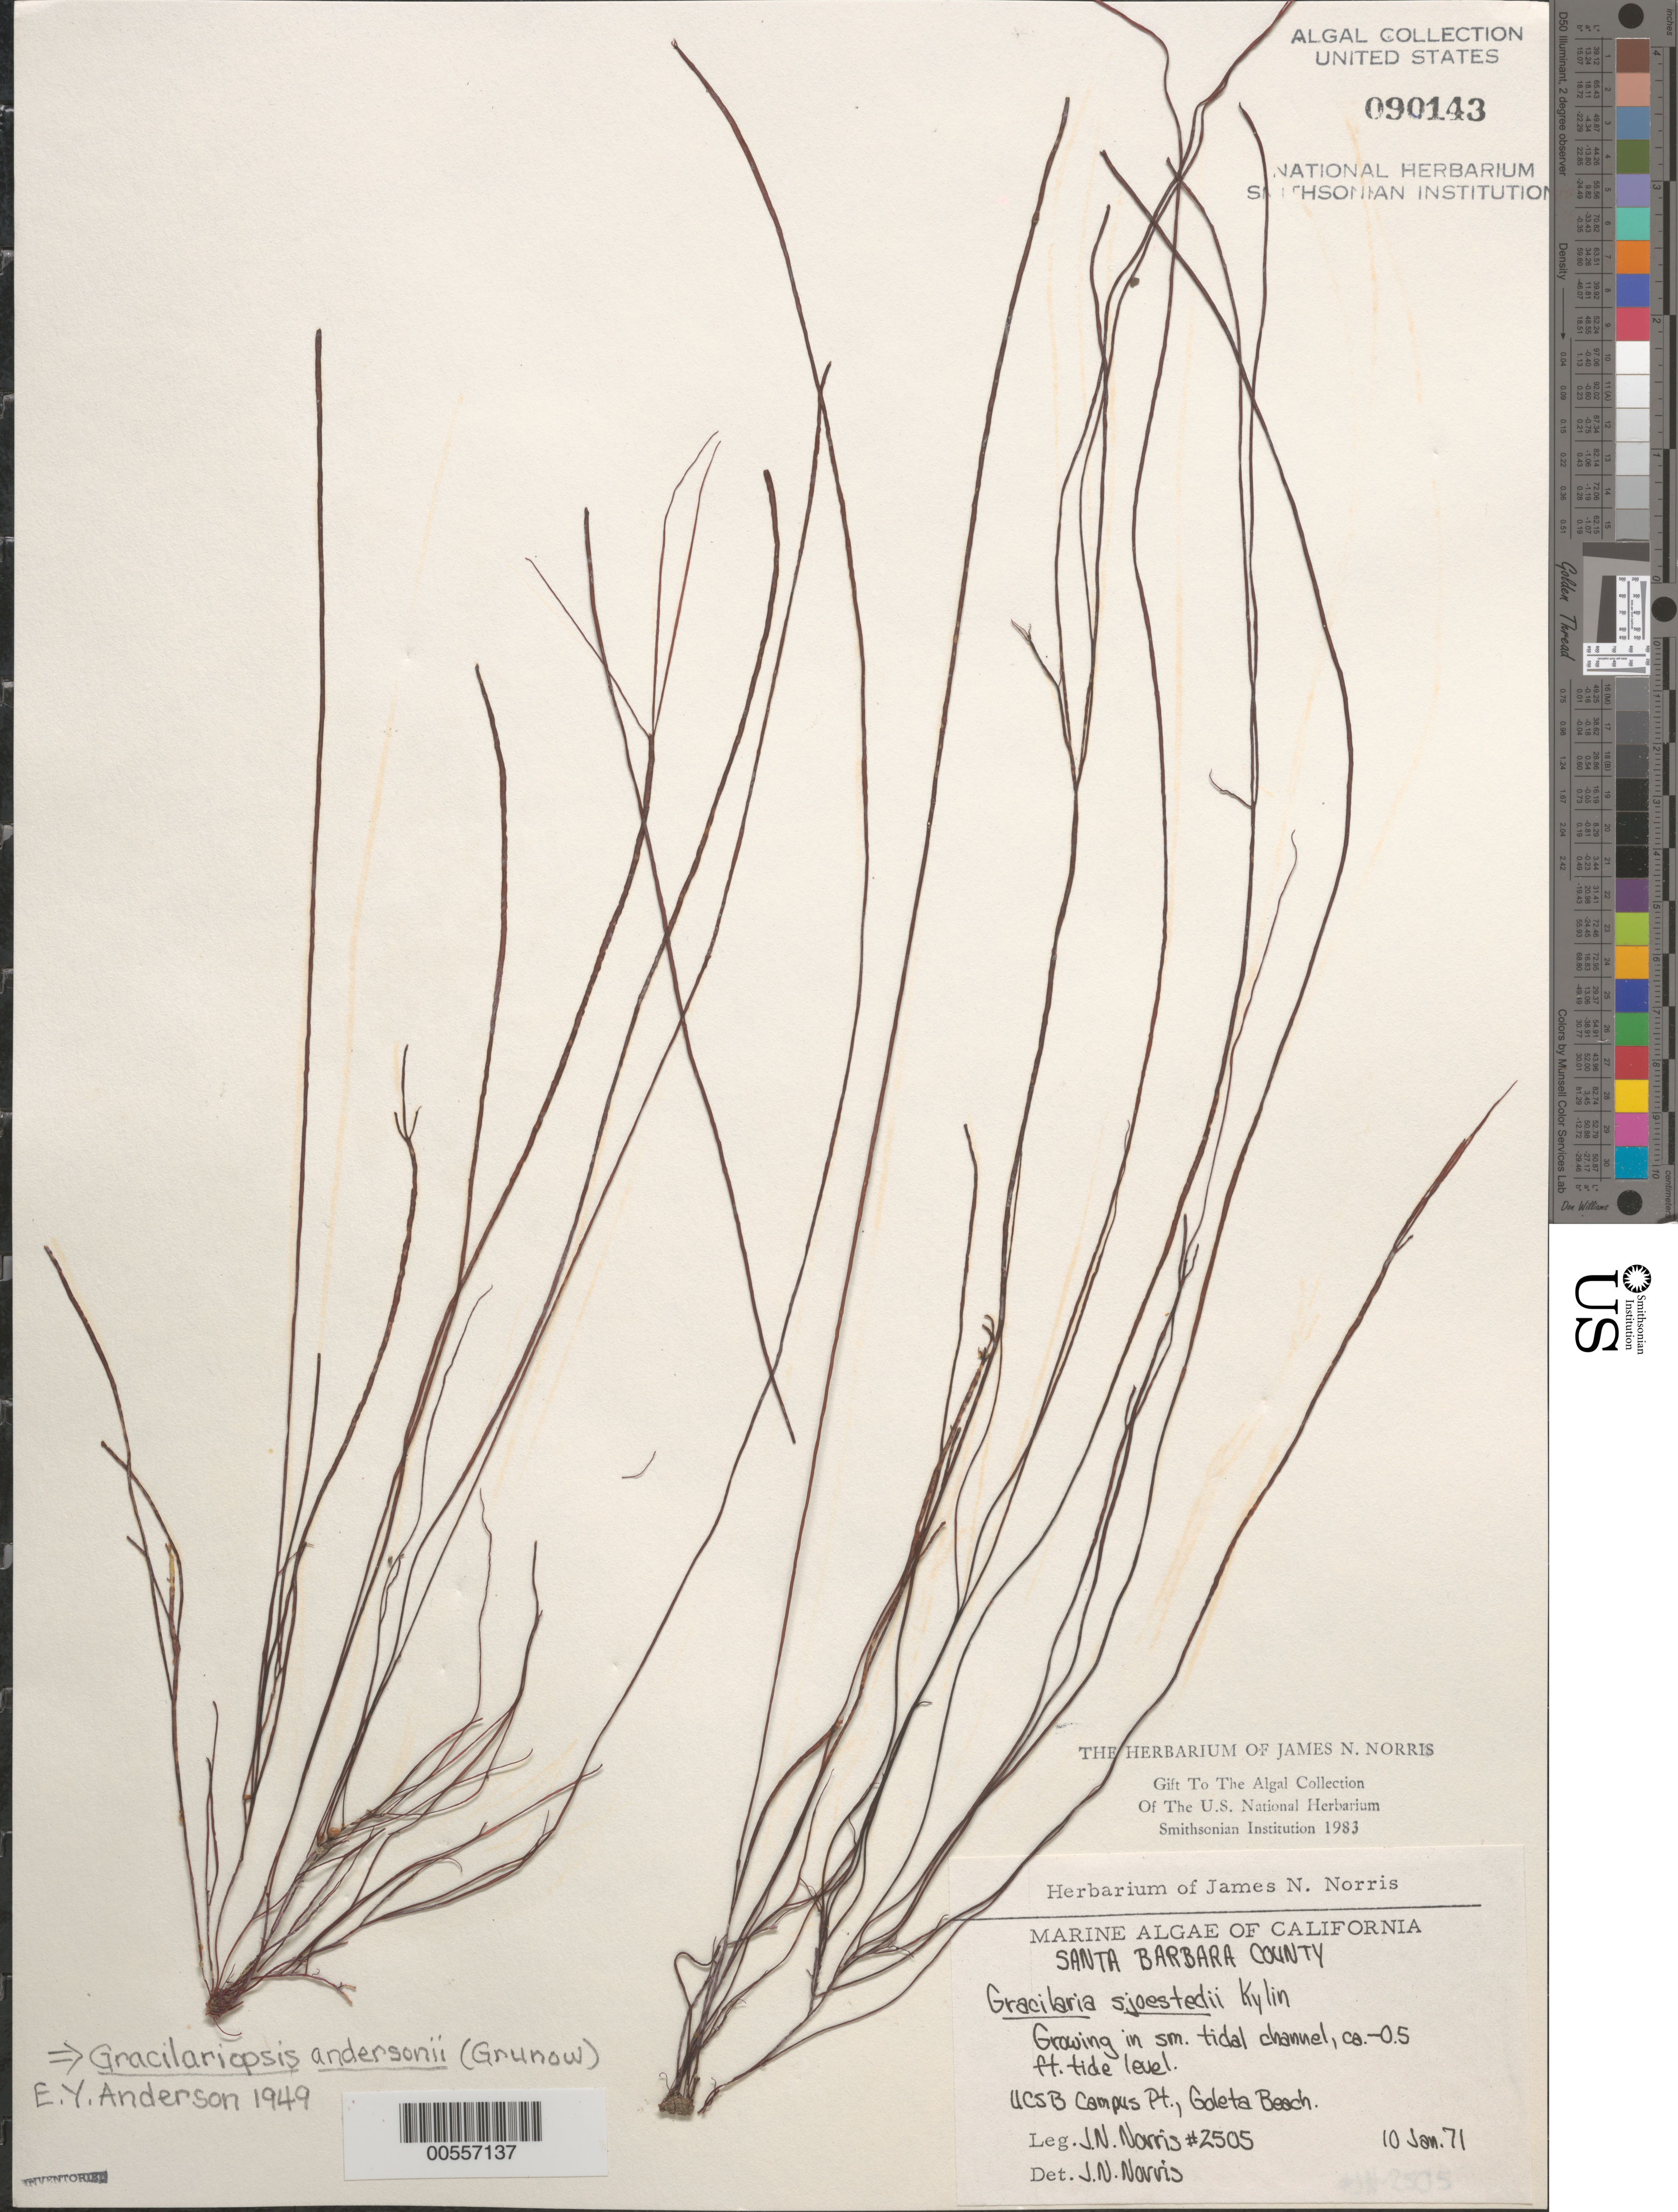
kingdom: Plantae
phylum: Rhodophyta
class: Florideophyceae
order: Gracilariales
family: Gracilariaceae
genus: Gracilariopsis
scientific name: Gracilariopsis andersonii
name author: (Grunow) E.Y. Dawson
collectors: J. N. Norris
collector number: JN-2505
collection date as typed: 10 Jan 1971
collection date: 1971-01-10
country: United States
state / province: California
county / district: Santa Barbara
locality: Campus Point, Goleta Beach, University of California Santa Barbara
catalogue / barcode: US 90143